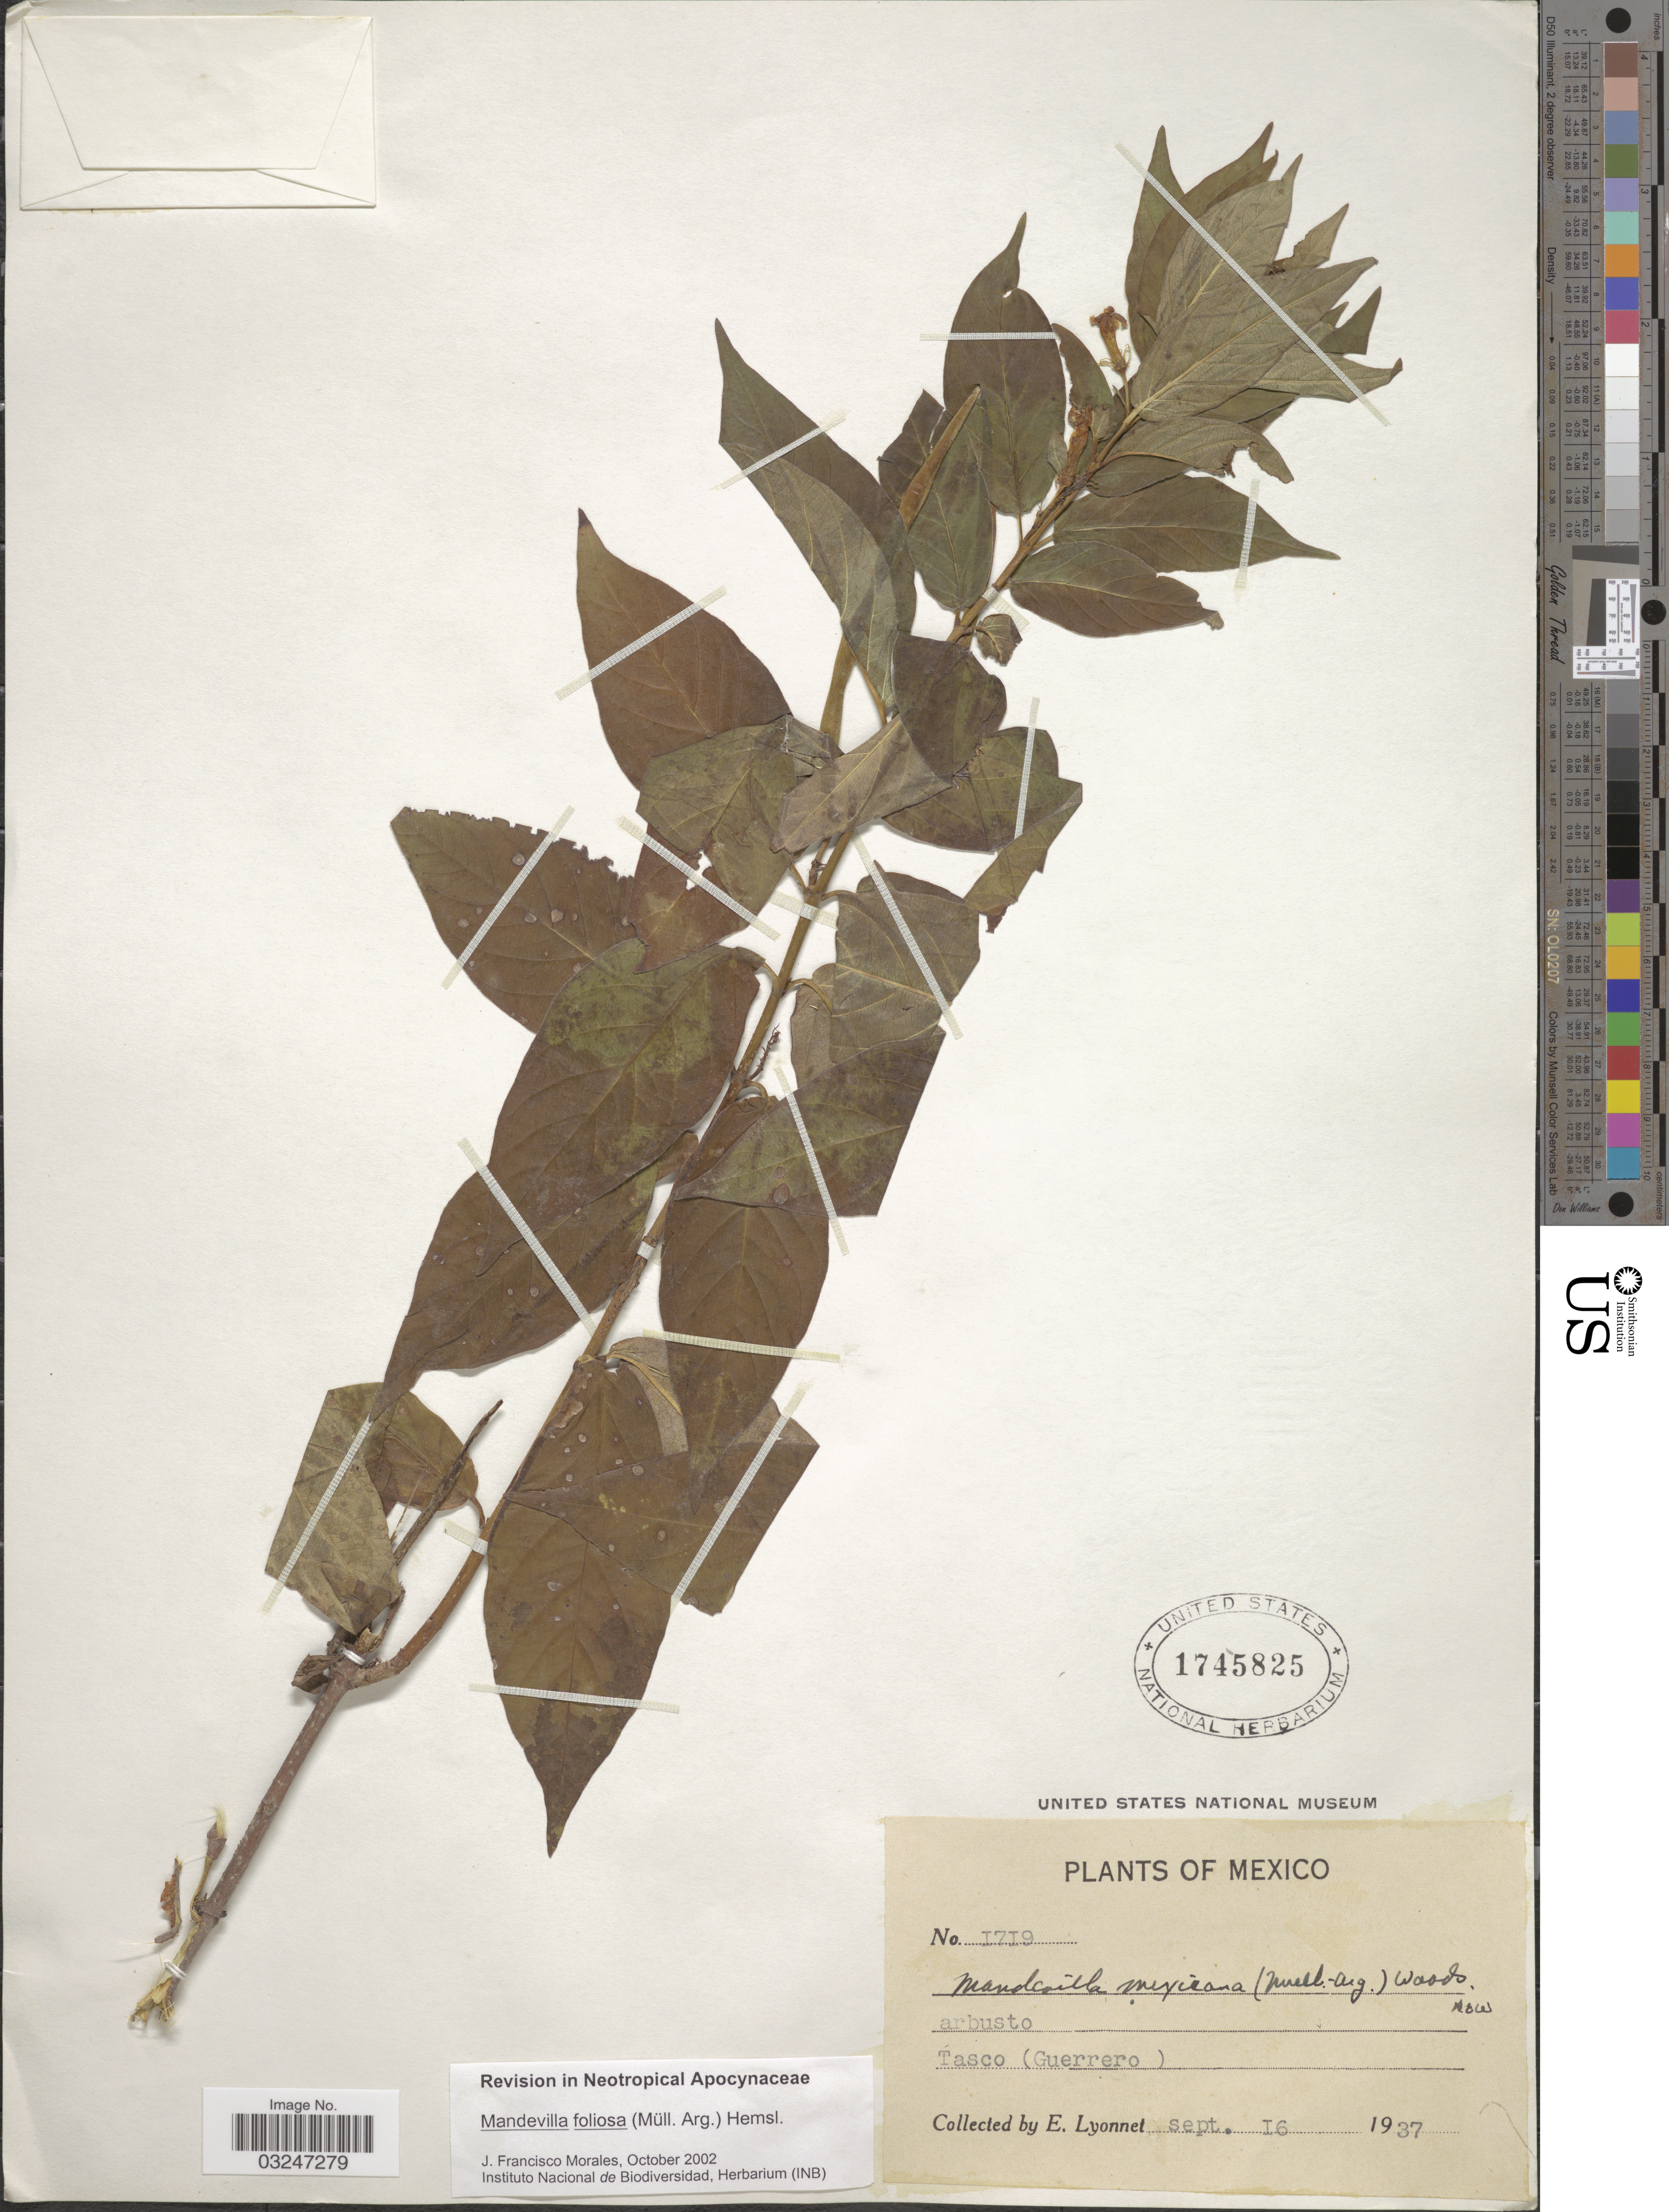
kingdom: Plantae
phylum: Tracheophyta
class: Magnoliopsida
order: Gentianales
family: Apocynaceae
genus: Mandevilla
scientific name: Mandevilla foliosa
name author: (Müll. Arg.) Hemsl.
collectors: E. Lyonnet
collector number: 1719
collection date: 1937-09-16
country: Mexico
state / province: Guerrero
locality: Tasco.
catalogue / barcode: US 1745825